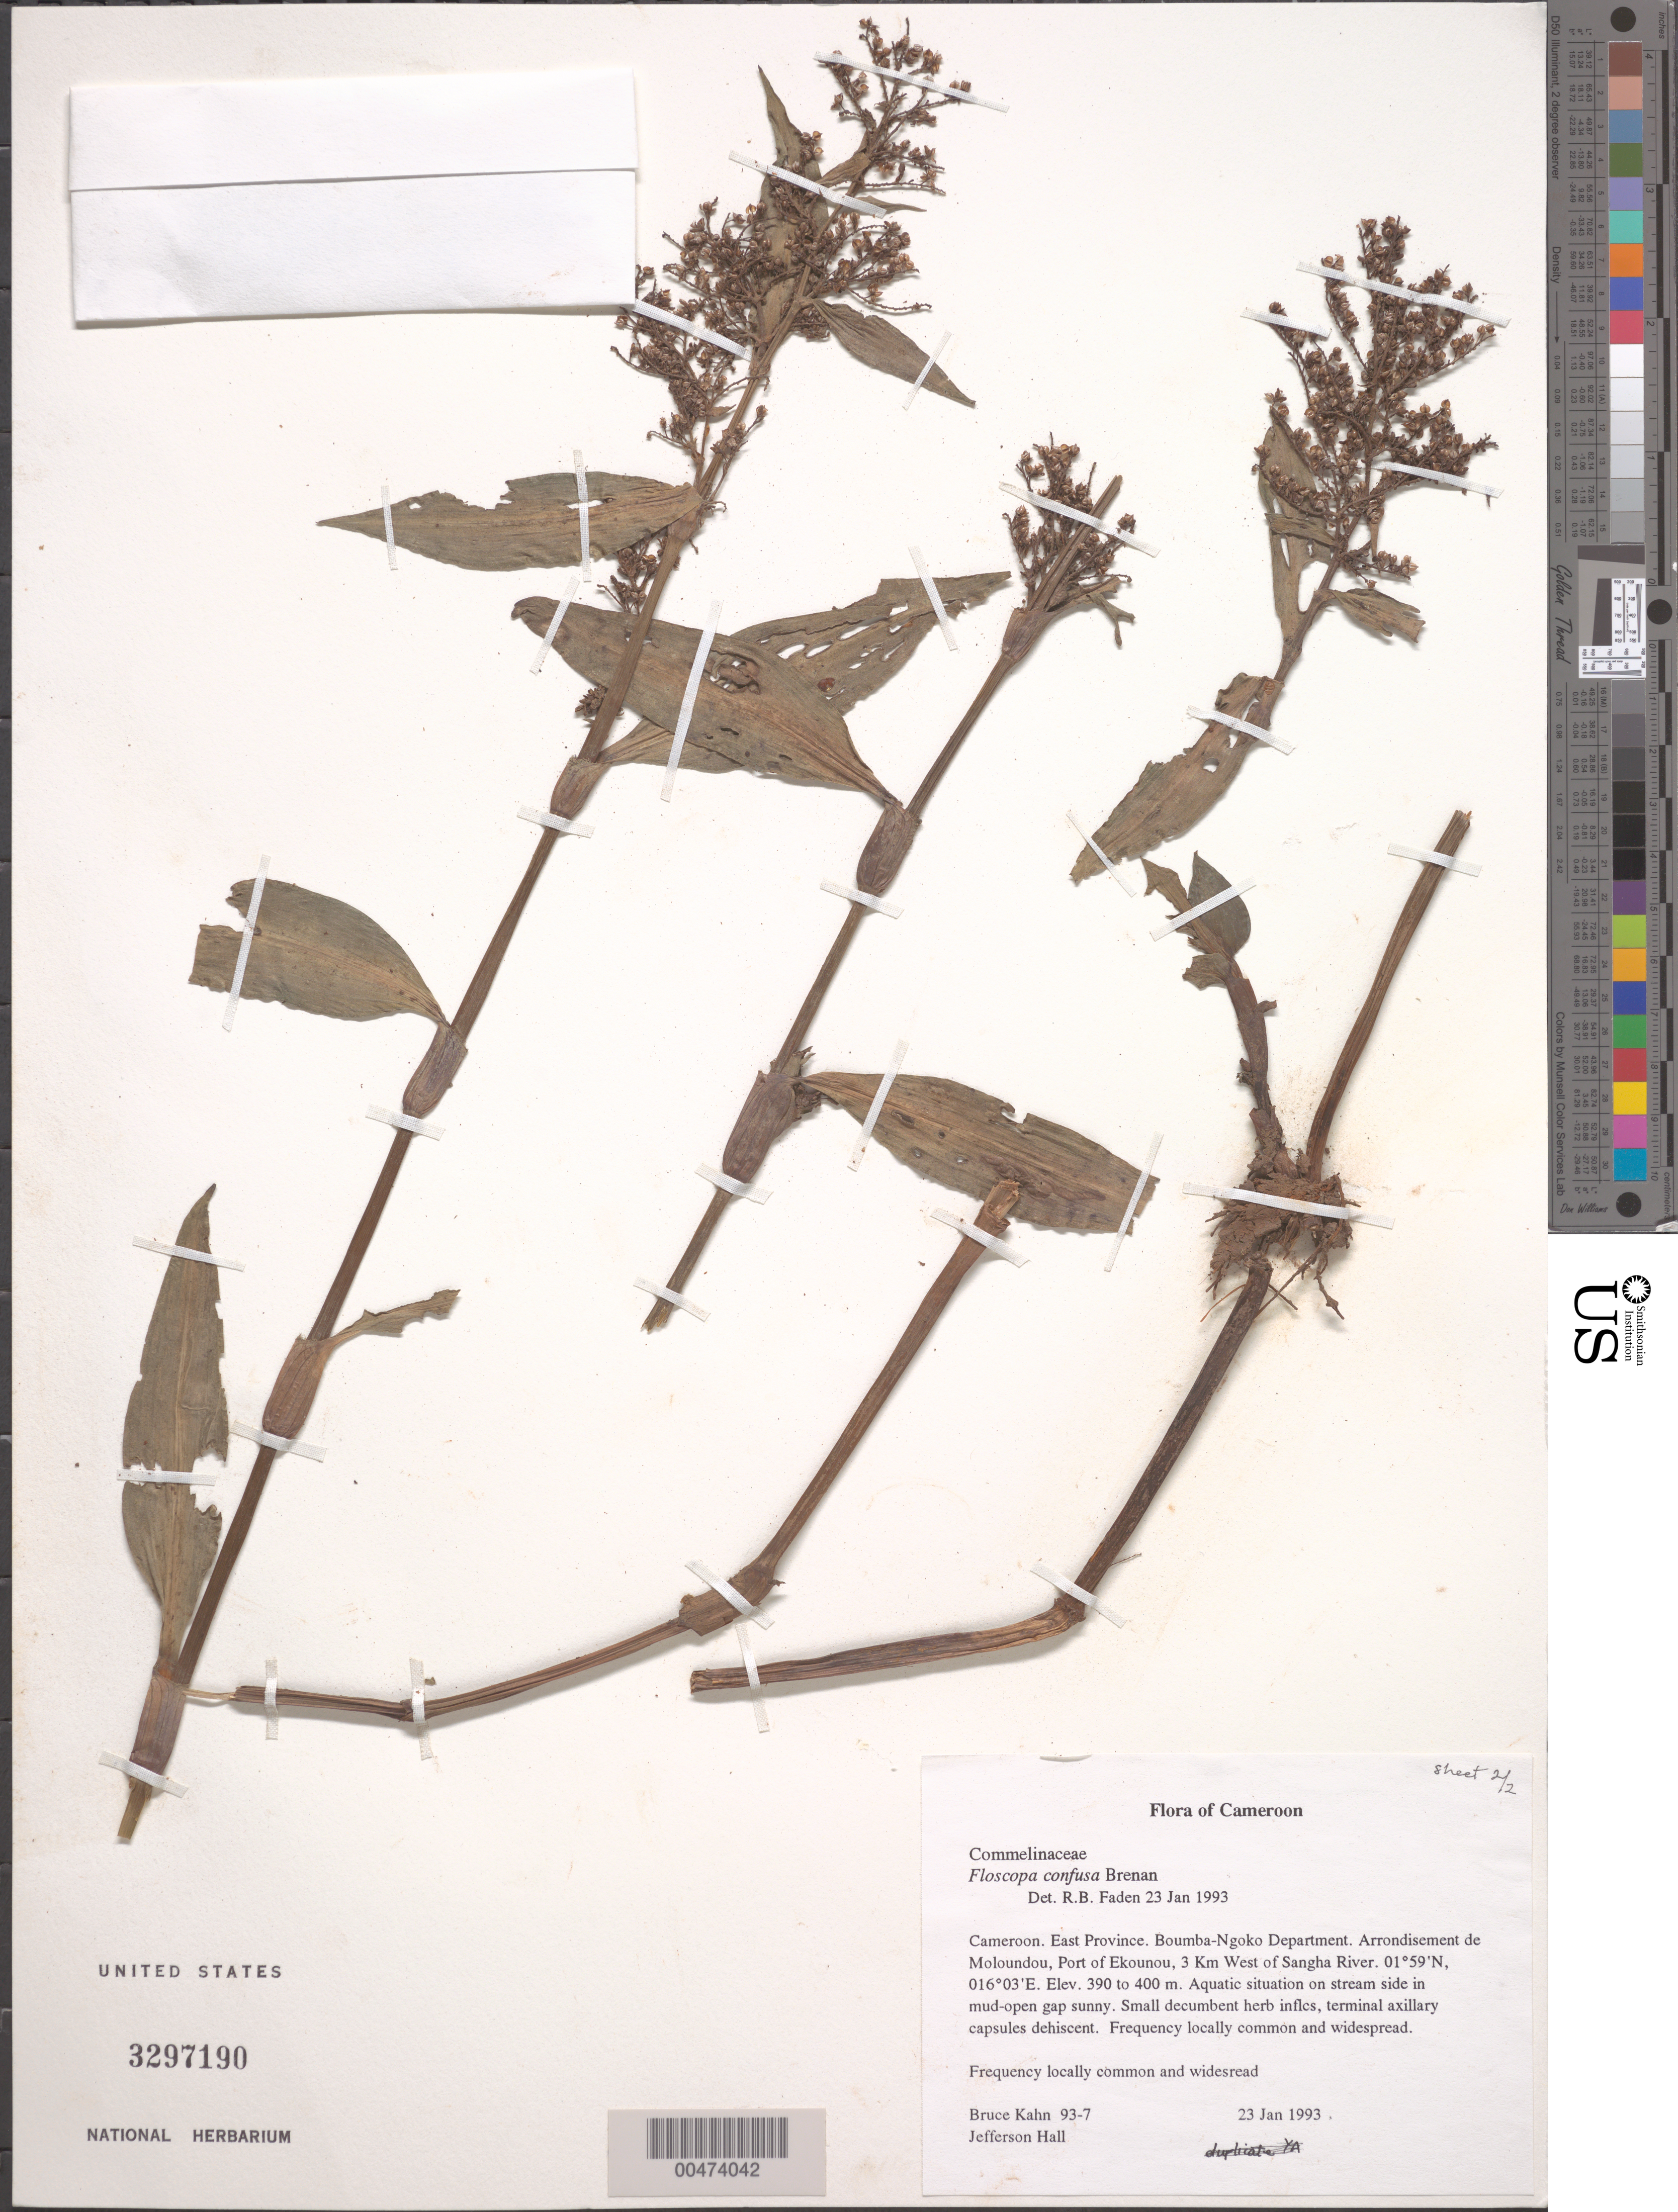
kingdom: Plantae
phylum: Tracheophyta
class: Liliopsida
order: Commelinales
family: Commelinaceae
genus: Floscopa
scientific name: Floscopa confusa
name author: Brenan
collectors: B. Kahn & J. Hall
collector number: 93-7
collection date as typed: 23 Jan 1993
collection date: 1993-01-23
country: Cameroon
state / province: Est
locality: Boumba-ngoko, moloundou arrondissement, lipondji, ekounou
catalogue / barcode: US 3297190